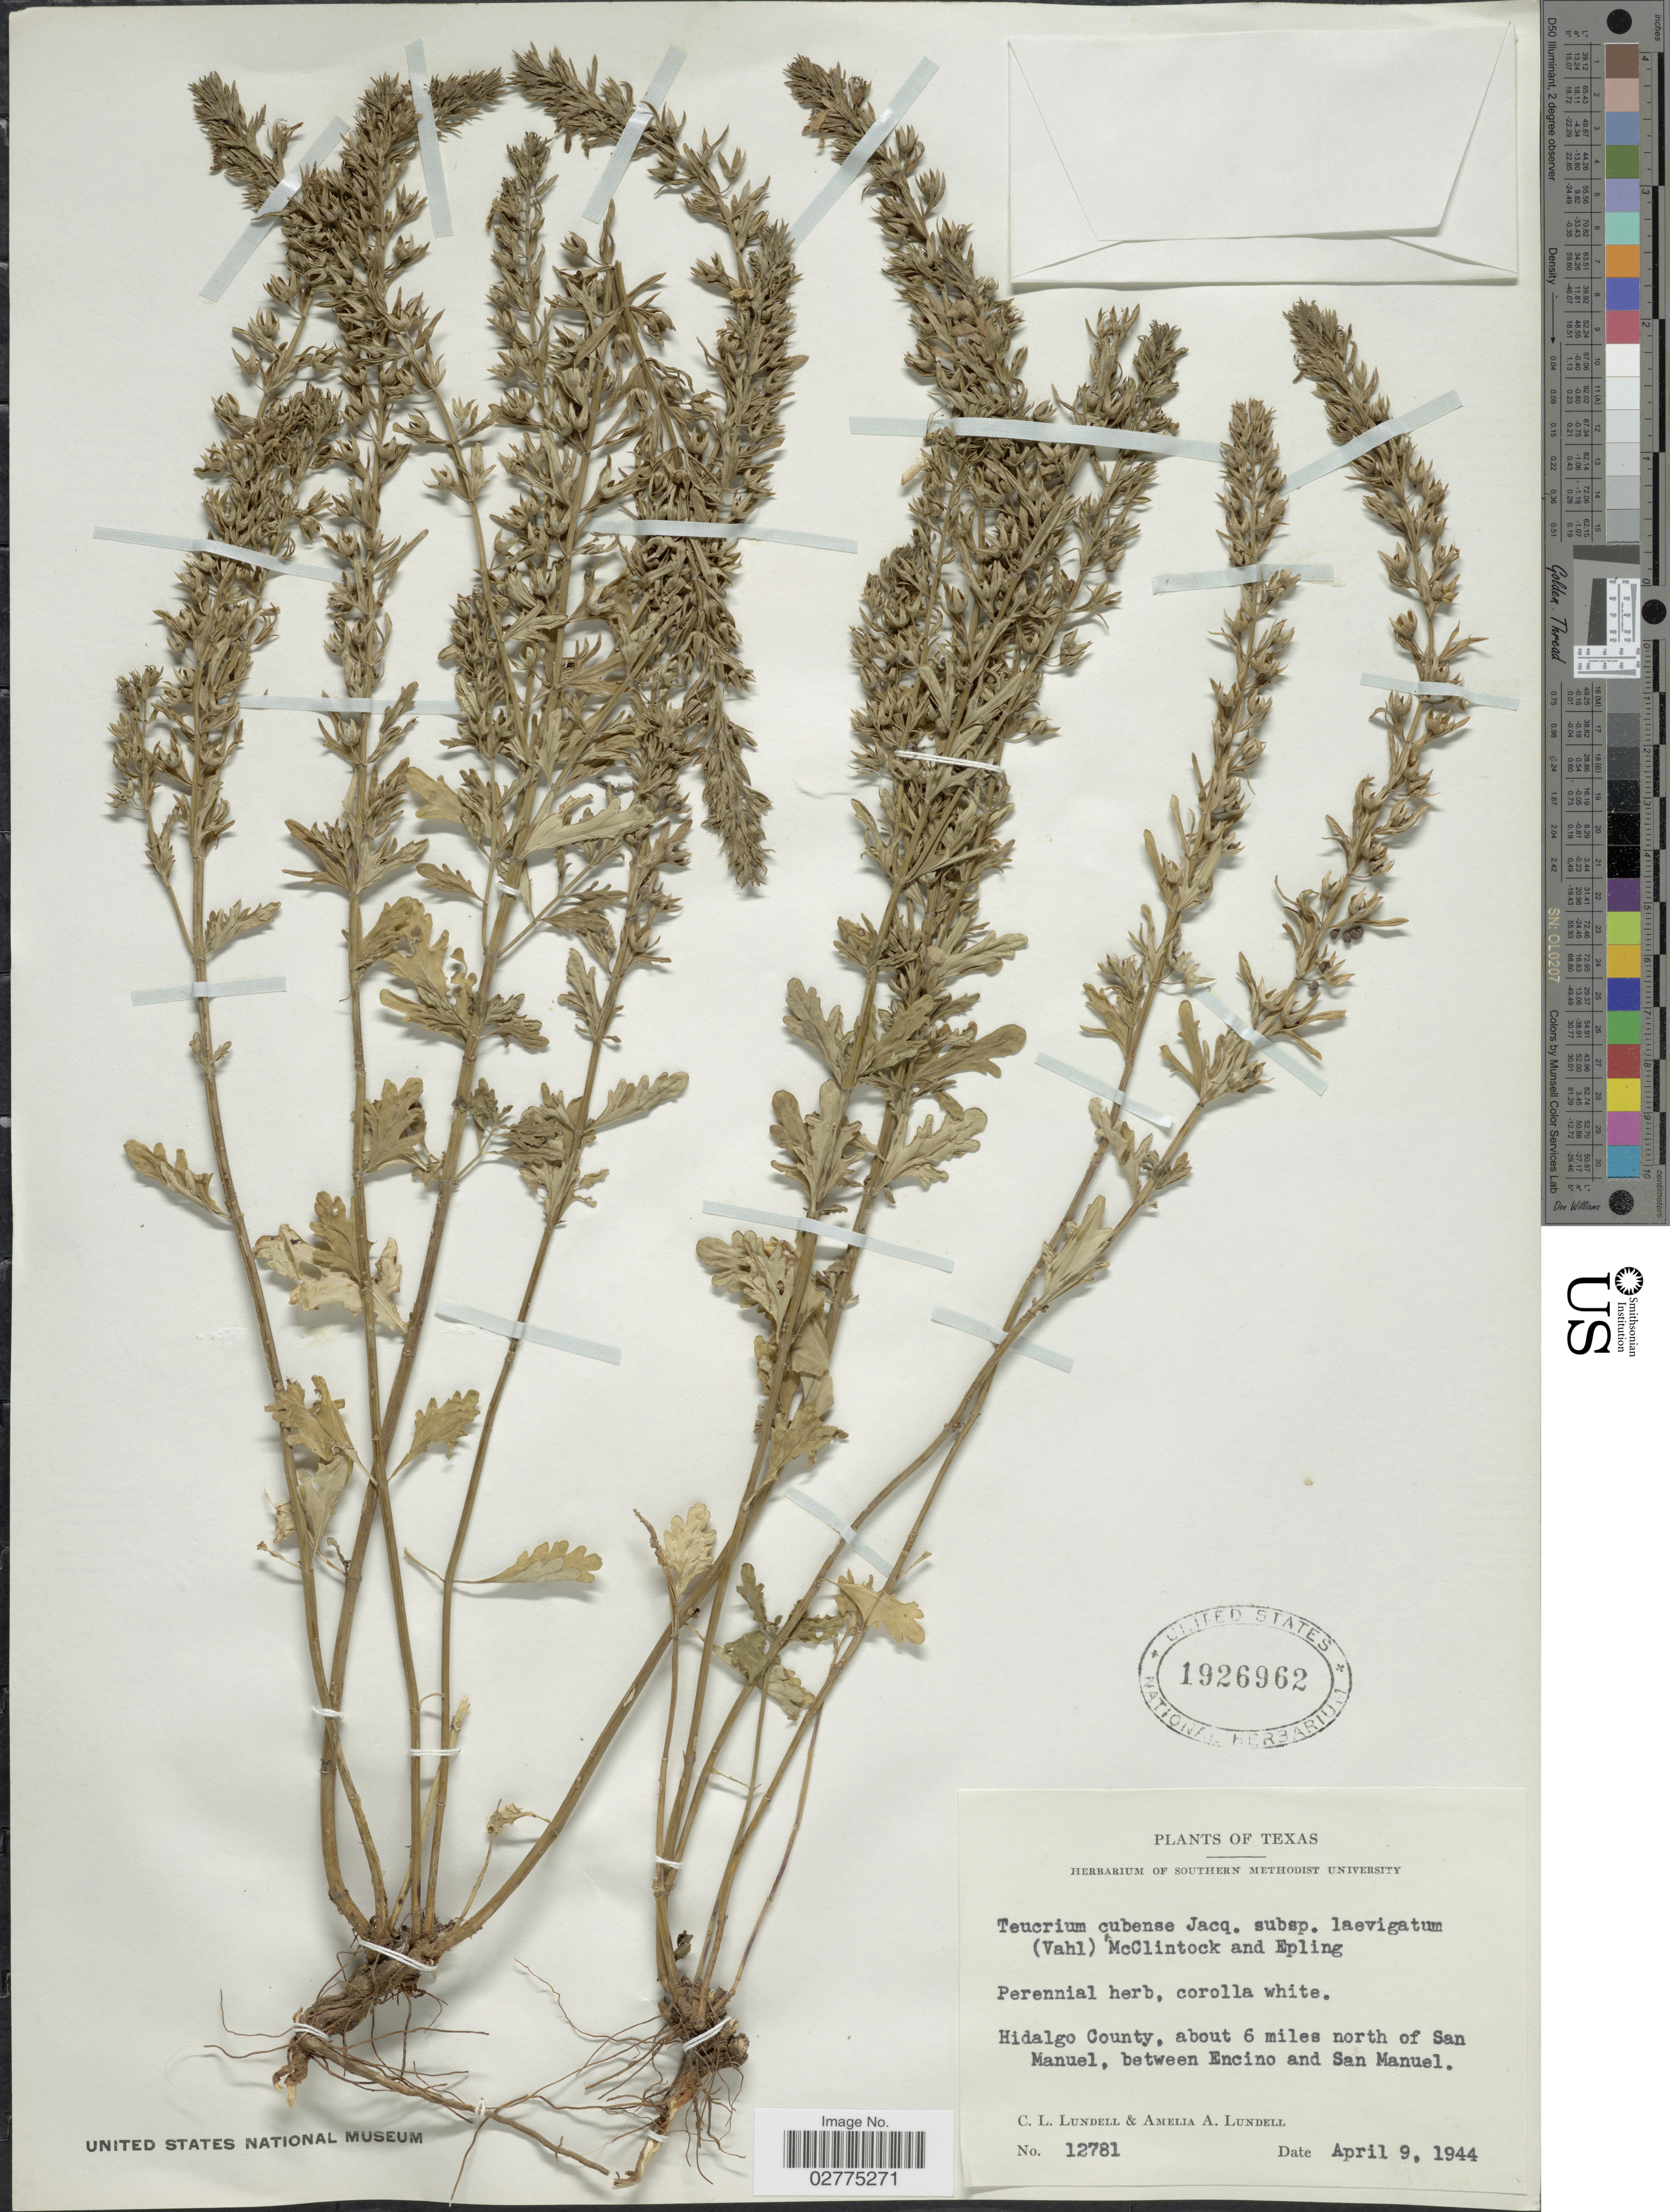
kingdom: Plantae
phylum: Tracheophyta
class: Magnoliopsida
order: Lamiales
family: Lamiaceae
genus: Teucrium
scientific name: Teucrium cubense subsp. laevigatum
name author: Jacq.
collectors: C. L. Lundell & A. A. Lundell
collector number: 12781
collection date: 1944-04-09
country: United States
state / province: Texas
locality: Hidalgo County, about 6 miles north of San Manuel, between Encino and San Manuel.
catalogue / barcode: US 1926962